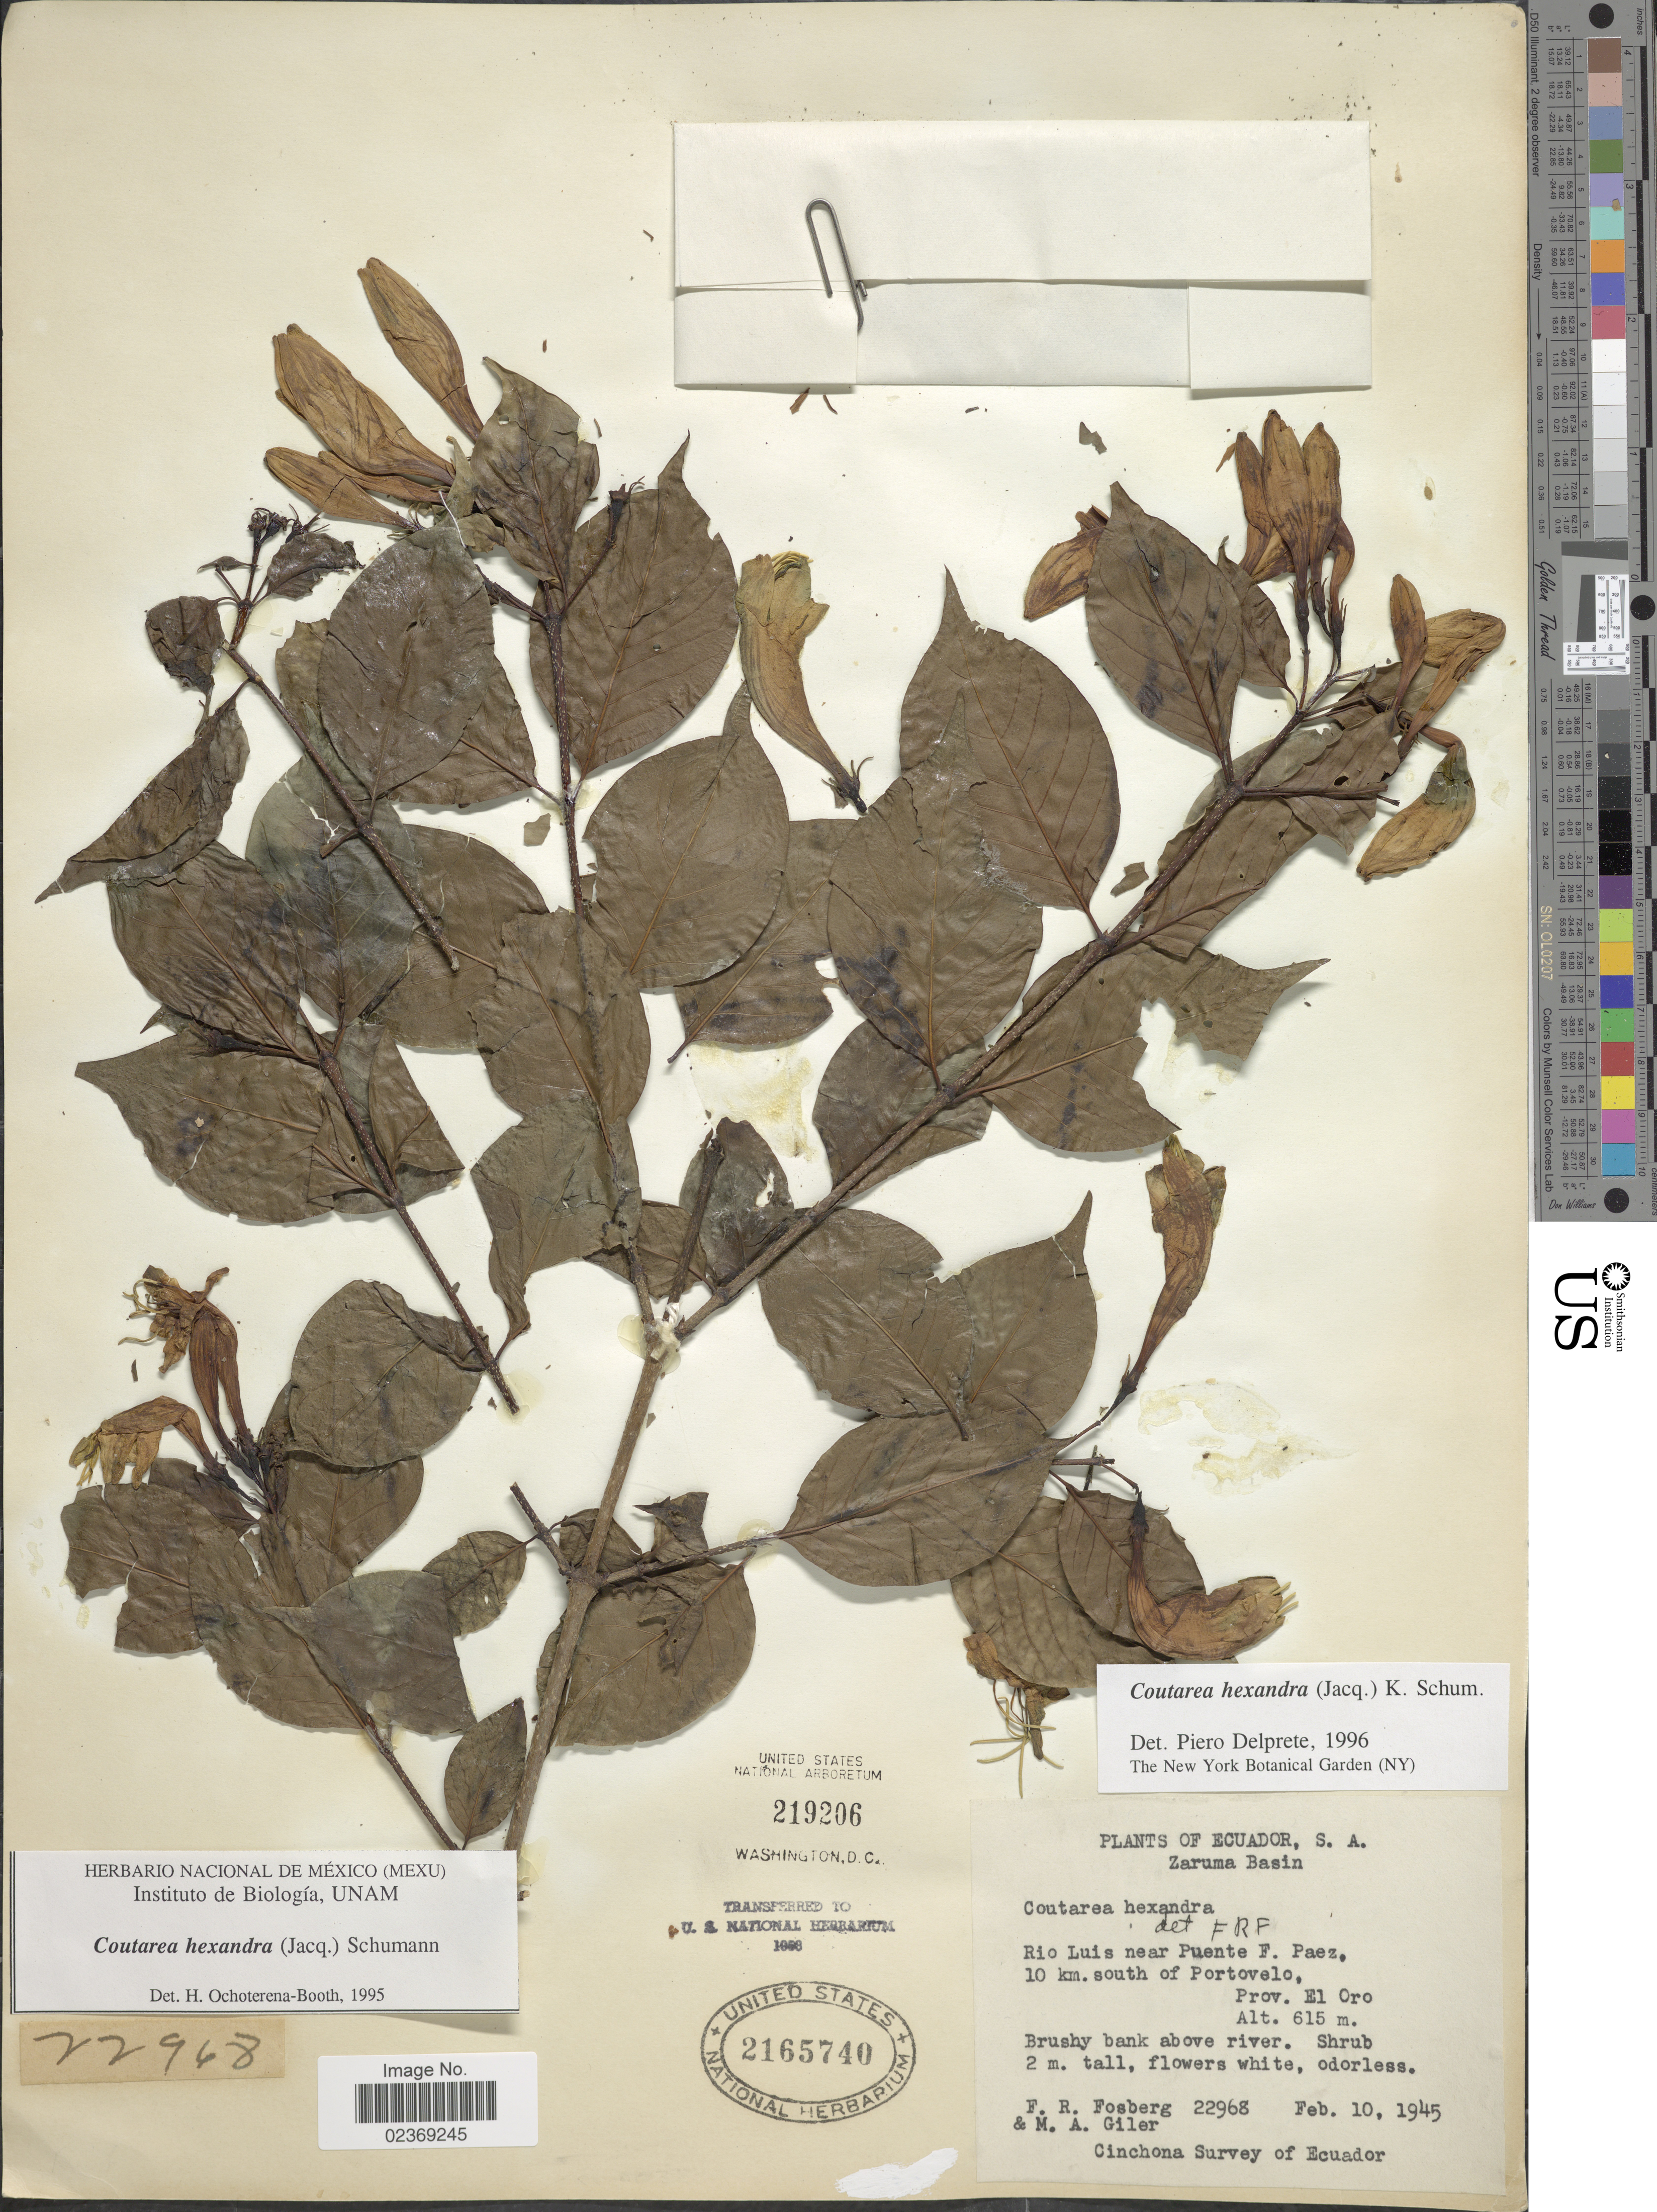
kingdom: Plantae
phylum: Tracheophyta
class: Magnoliopsida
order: Gentianales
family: Rubiaceae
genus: Coutarea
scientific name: Coutarea hexandra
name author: (Jacq.) K. Schum.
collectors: F. R. Fosberg & M. Giler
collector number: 22968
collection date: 1945-02-10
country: Ecuador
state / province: El Oro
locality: Zaruma Basin. Rio Luis near Puente F. Paez, 10 km. south of Portovelo, Prov. El Oro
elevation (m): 615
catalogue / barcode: US 2165740